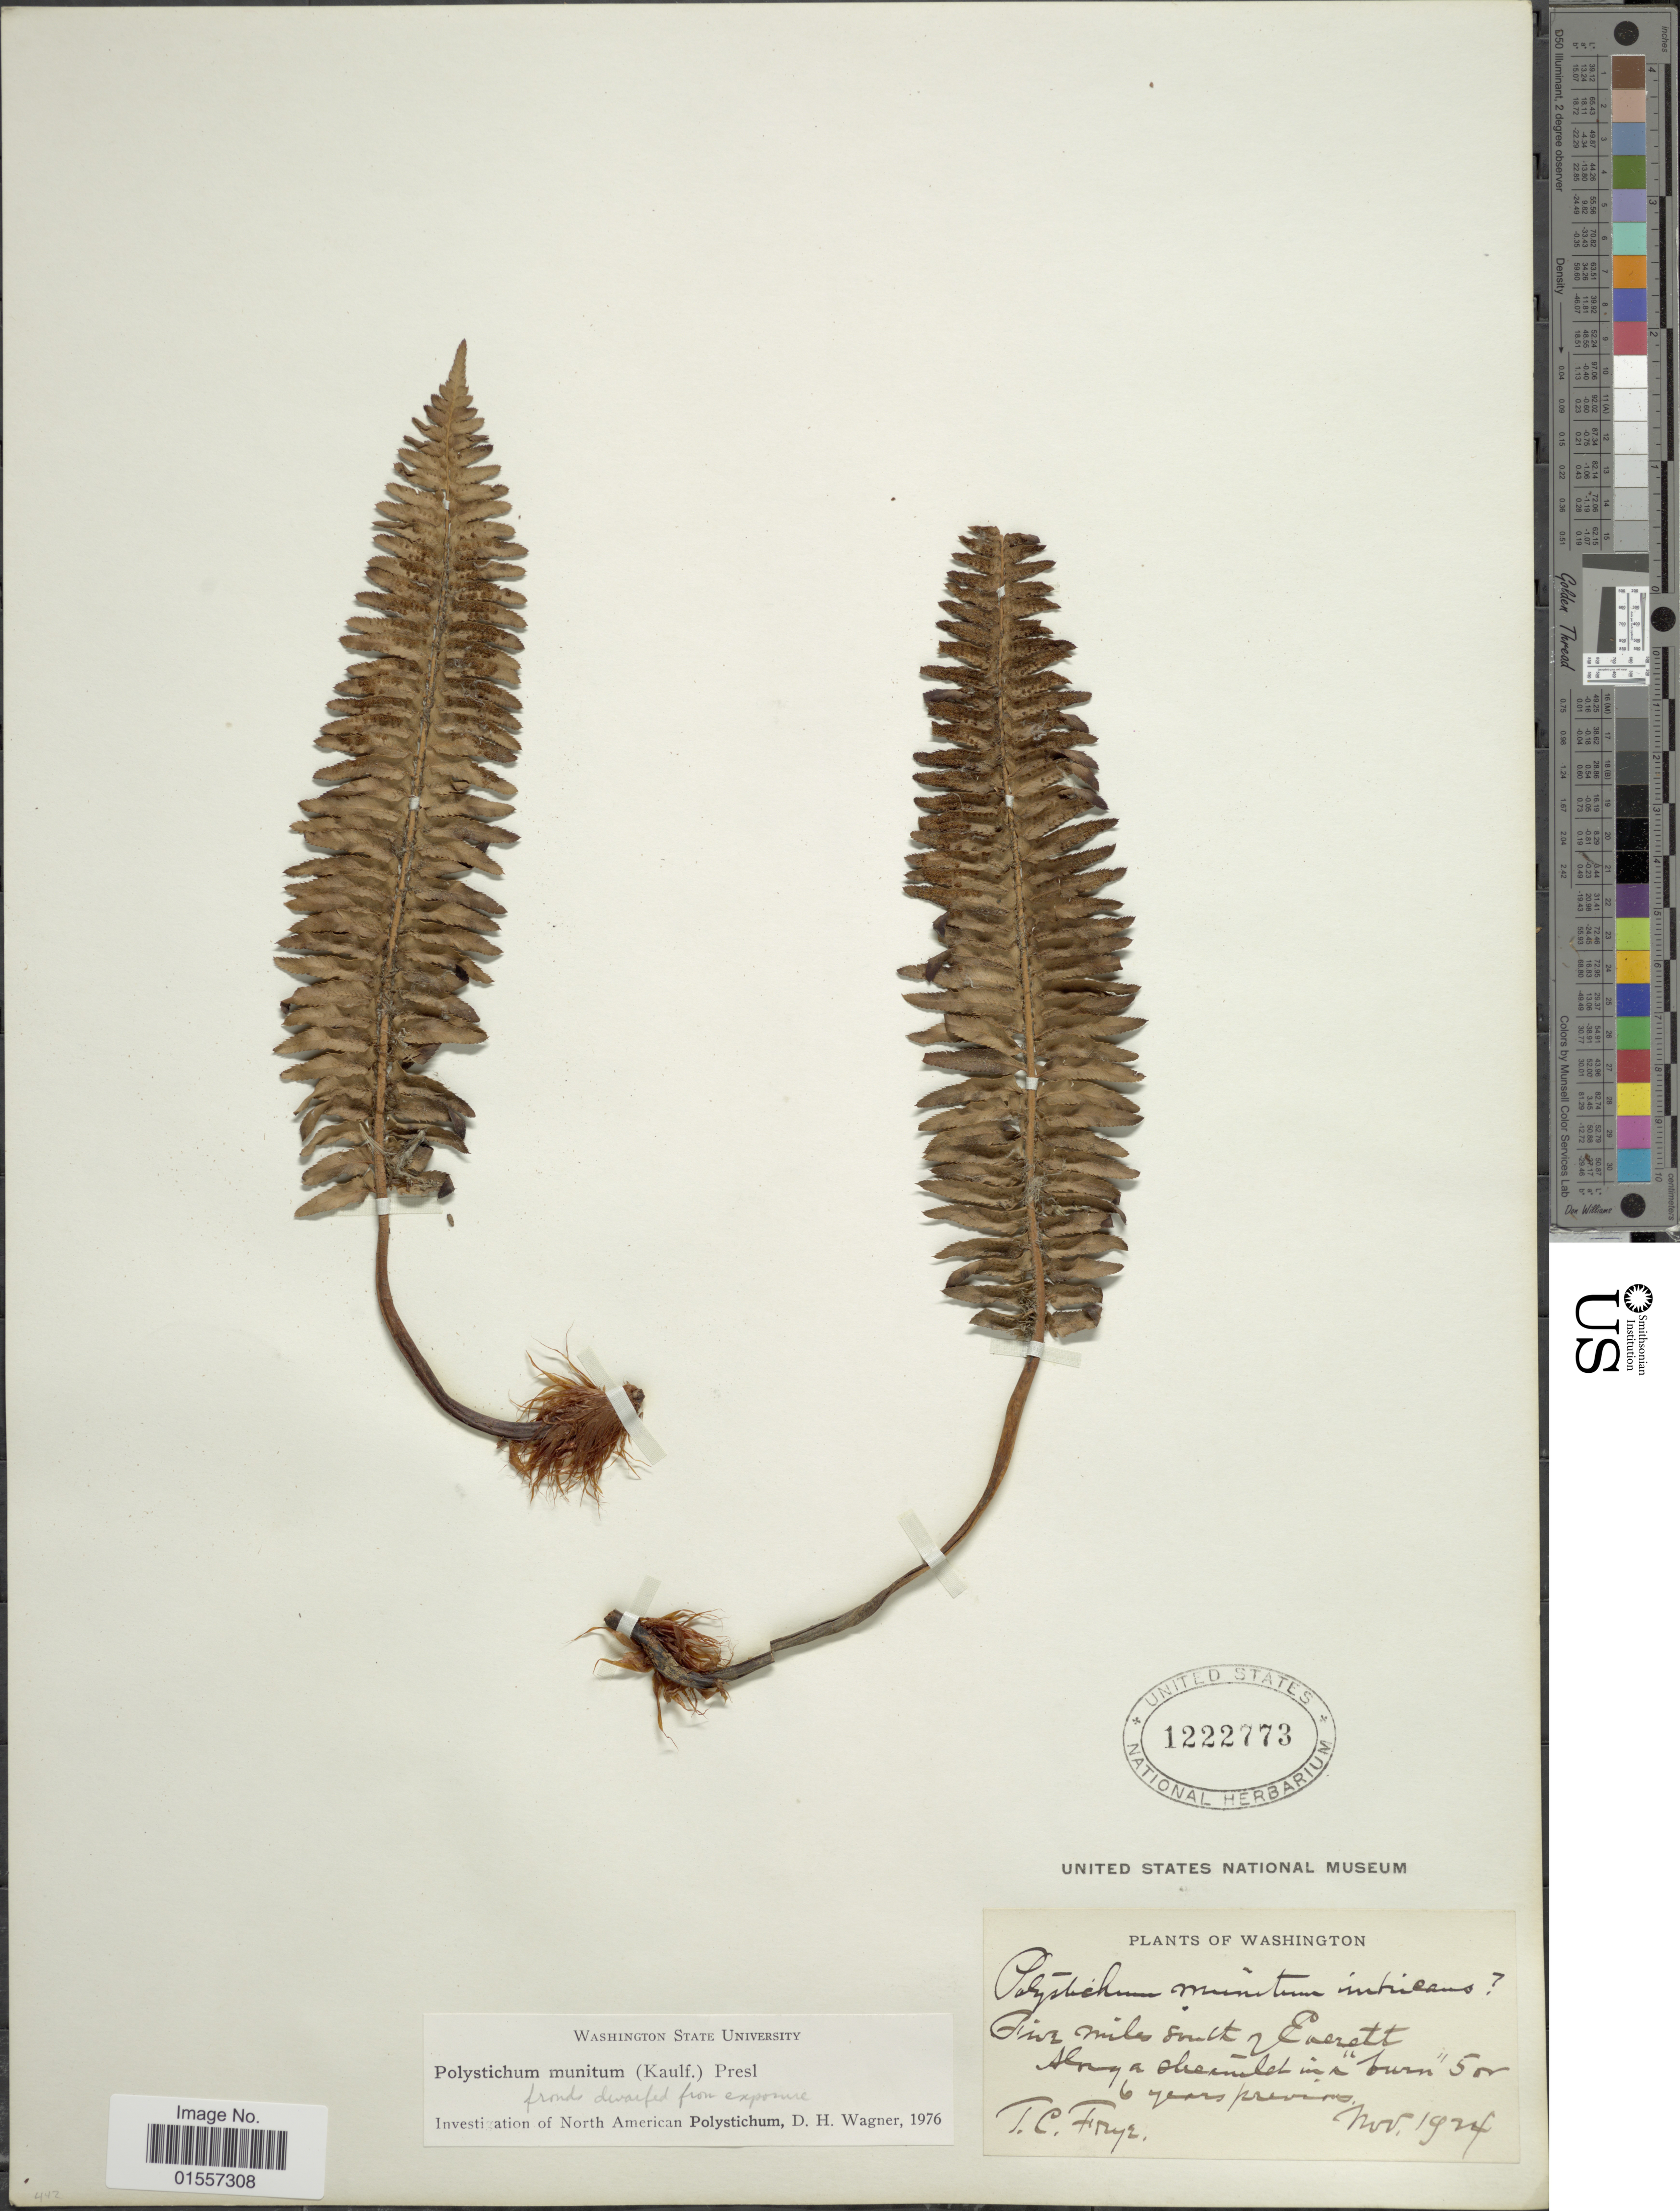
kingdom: Plantae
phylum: Tracheophyta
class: Polypodiopsida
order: Polypodiales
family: Dryopteridaceae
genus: Polystichum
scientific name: Polystichum munitum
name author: (Kaulf.) C. Presl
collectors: T. C. Frye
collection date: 1924-11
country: United States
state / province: Washington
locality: Washington, five miles south of Everett, along a streamlet in a "burn" 5 or 6 years previous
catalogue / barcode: US 1222773